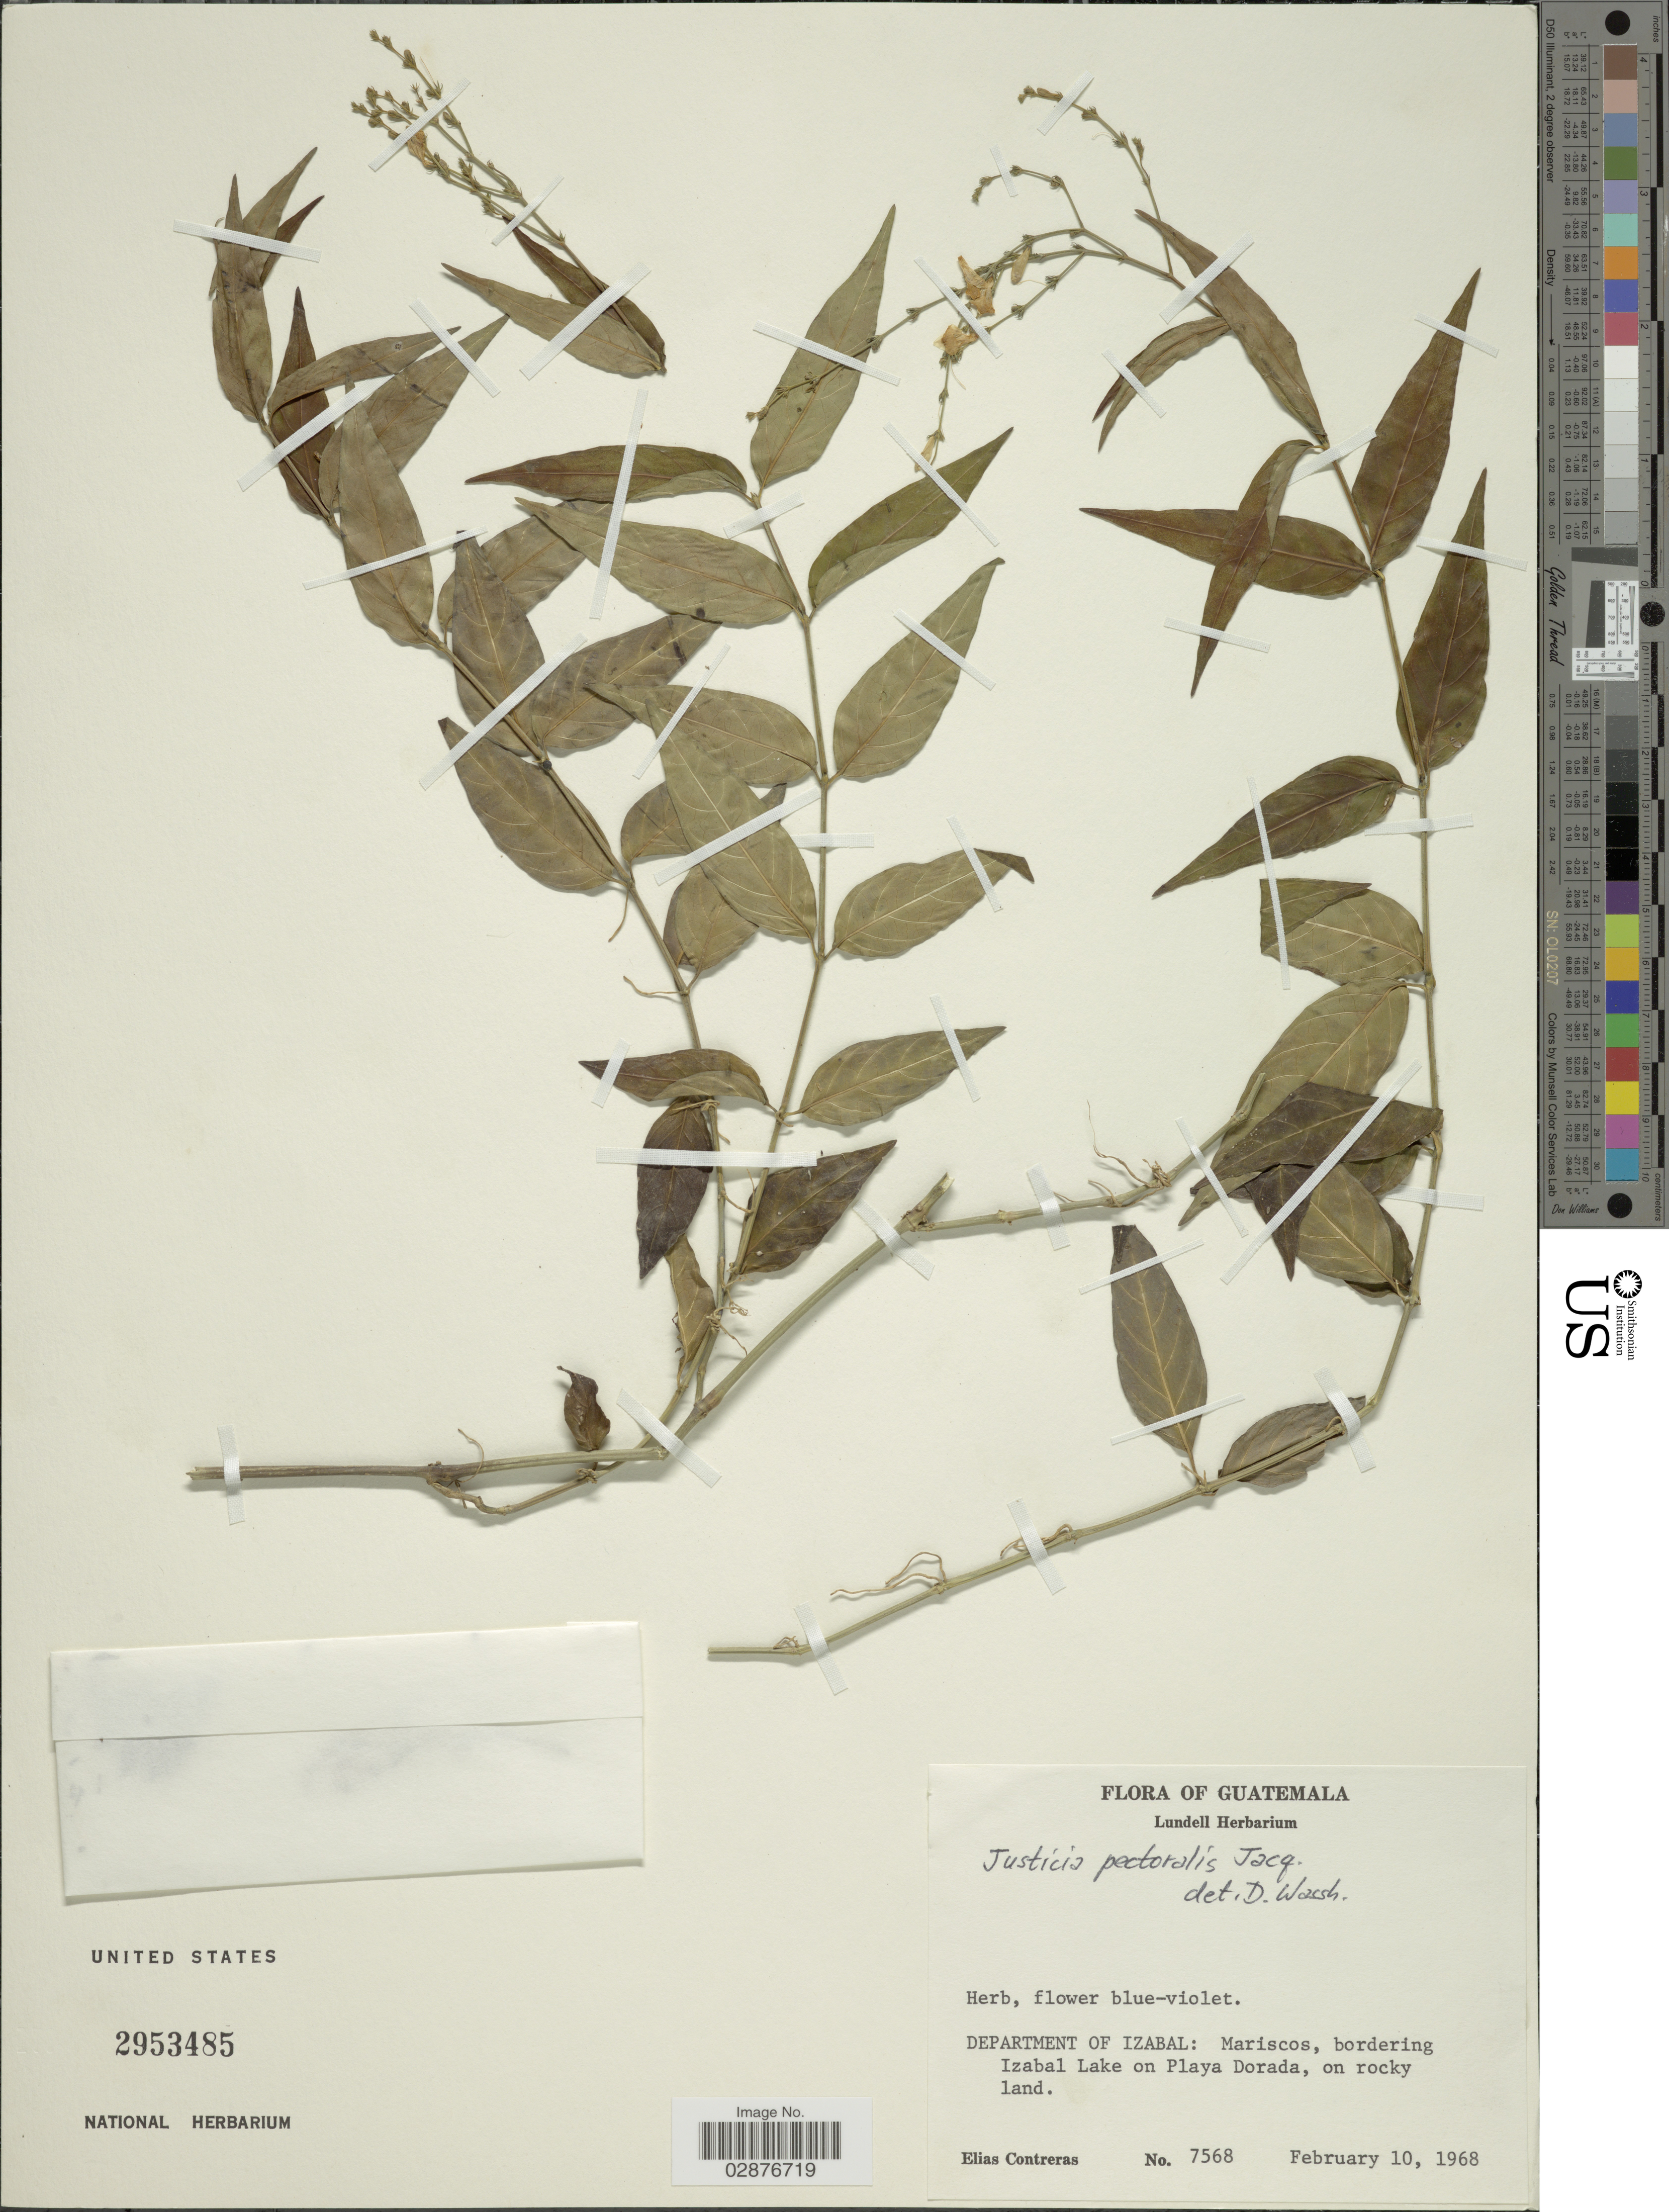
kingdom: Plantae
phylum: Tracheophyta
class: Magnoliopsida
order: Lamiales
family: Acanthaceae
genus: Justicia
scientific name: Justicia pectoralis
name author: Jacq.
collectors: E. Contreras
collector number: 7568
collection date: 1968-02-10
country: Guatemala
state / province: Izabal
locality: Department of Izabal: Mariscos, bordering Izabal Lake on Playa Dordada.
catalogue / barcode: US 2953485